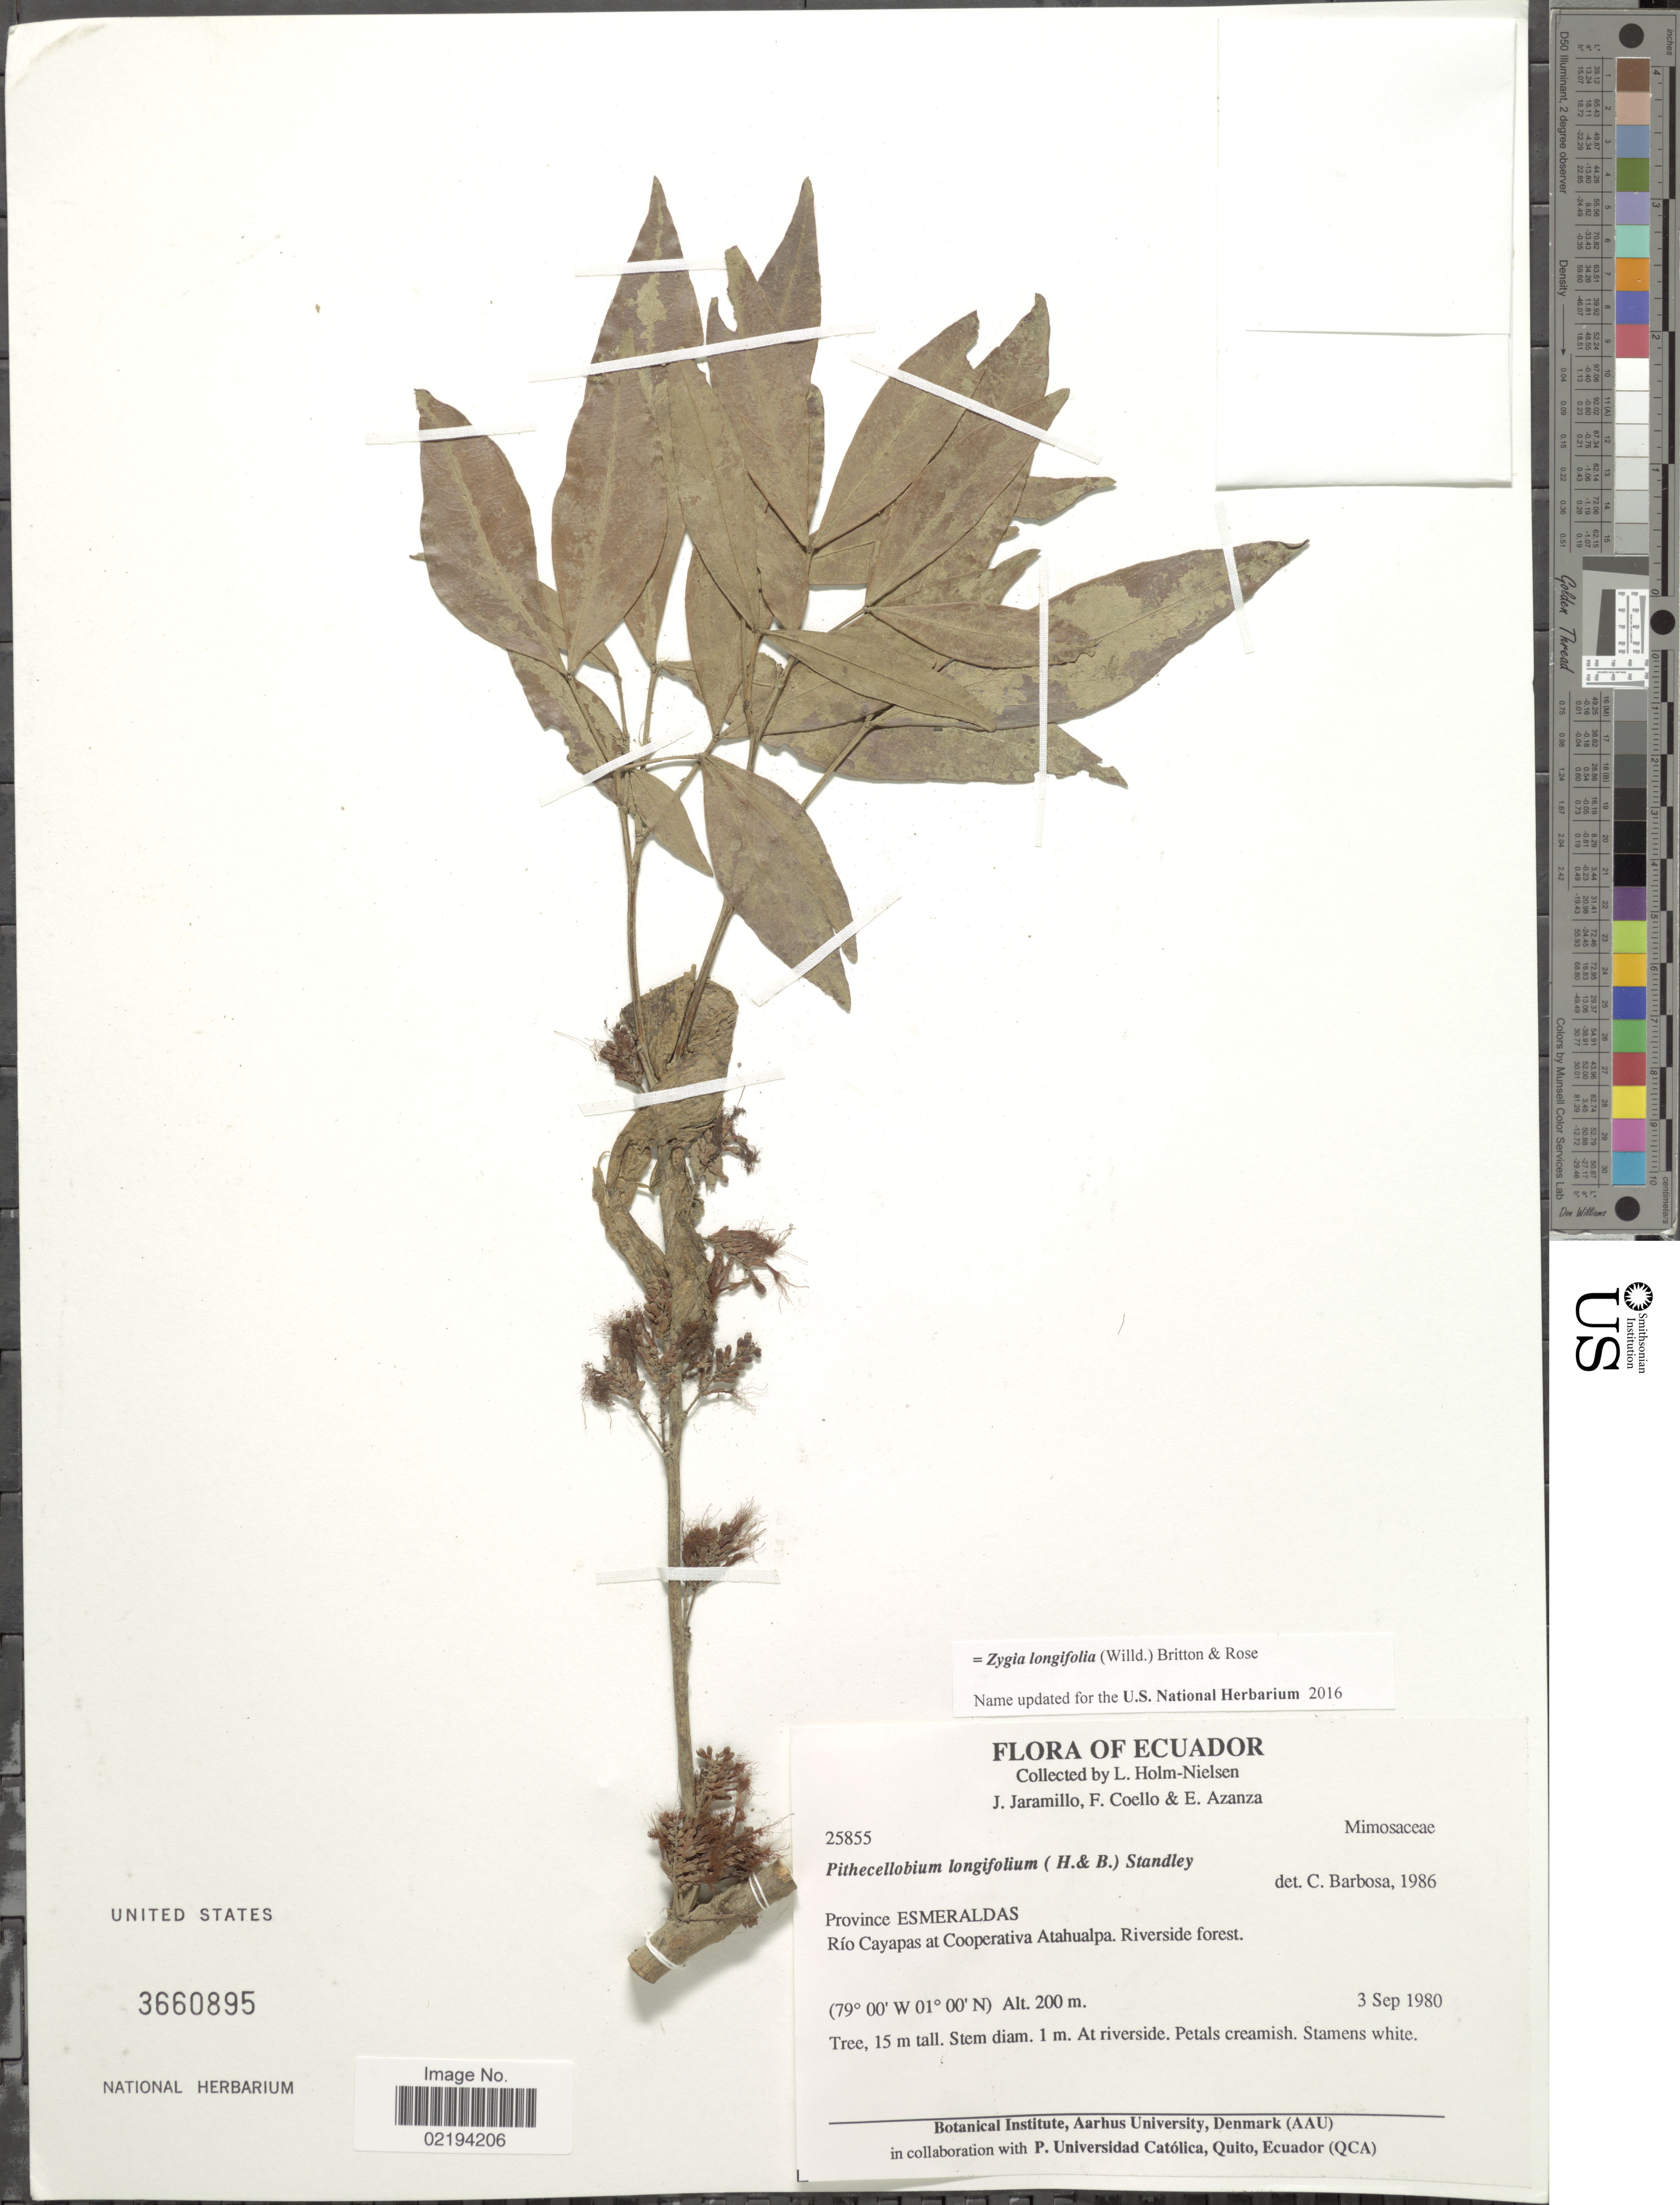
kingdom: Plantae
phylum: Tracheophyta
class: Magnoliopsida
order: Fabales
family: Fabaceae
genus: Zygia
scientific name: Zygia longifolia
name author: (Willd.) Britton & Rose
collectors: L. B. Holm-Nielsen, J. Jaramillo, F. Coello & E. Azanza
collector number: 25855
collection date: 1980-09-03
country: Ecuador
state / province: Esmeraldas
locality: Rio Cayapas at Cooperativa Atahualpa. riverside forest.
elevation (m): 200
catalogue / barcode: US 3660895